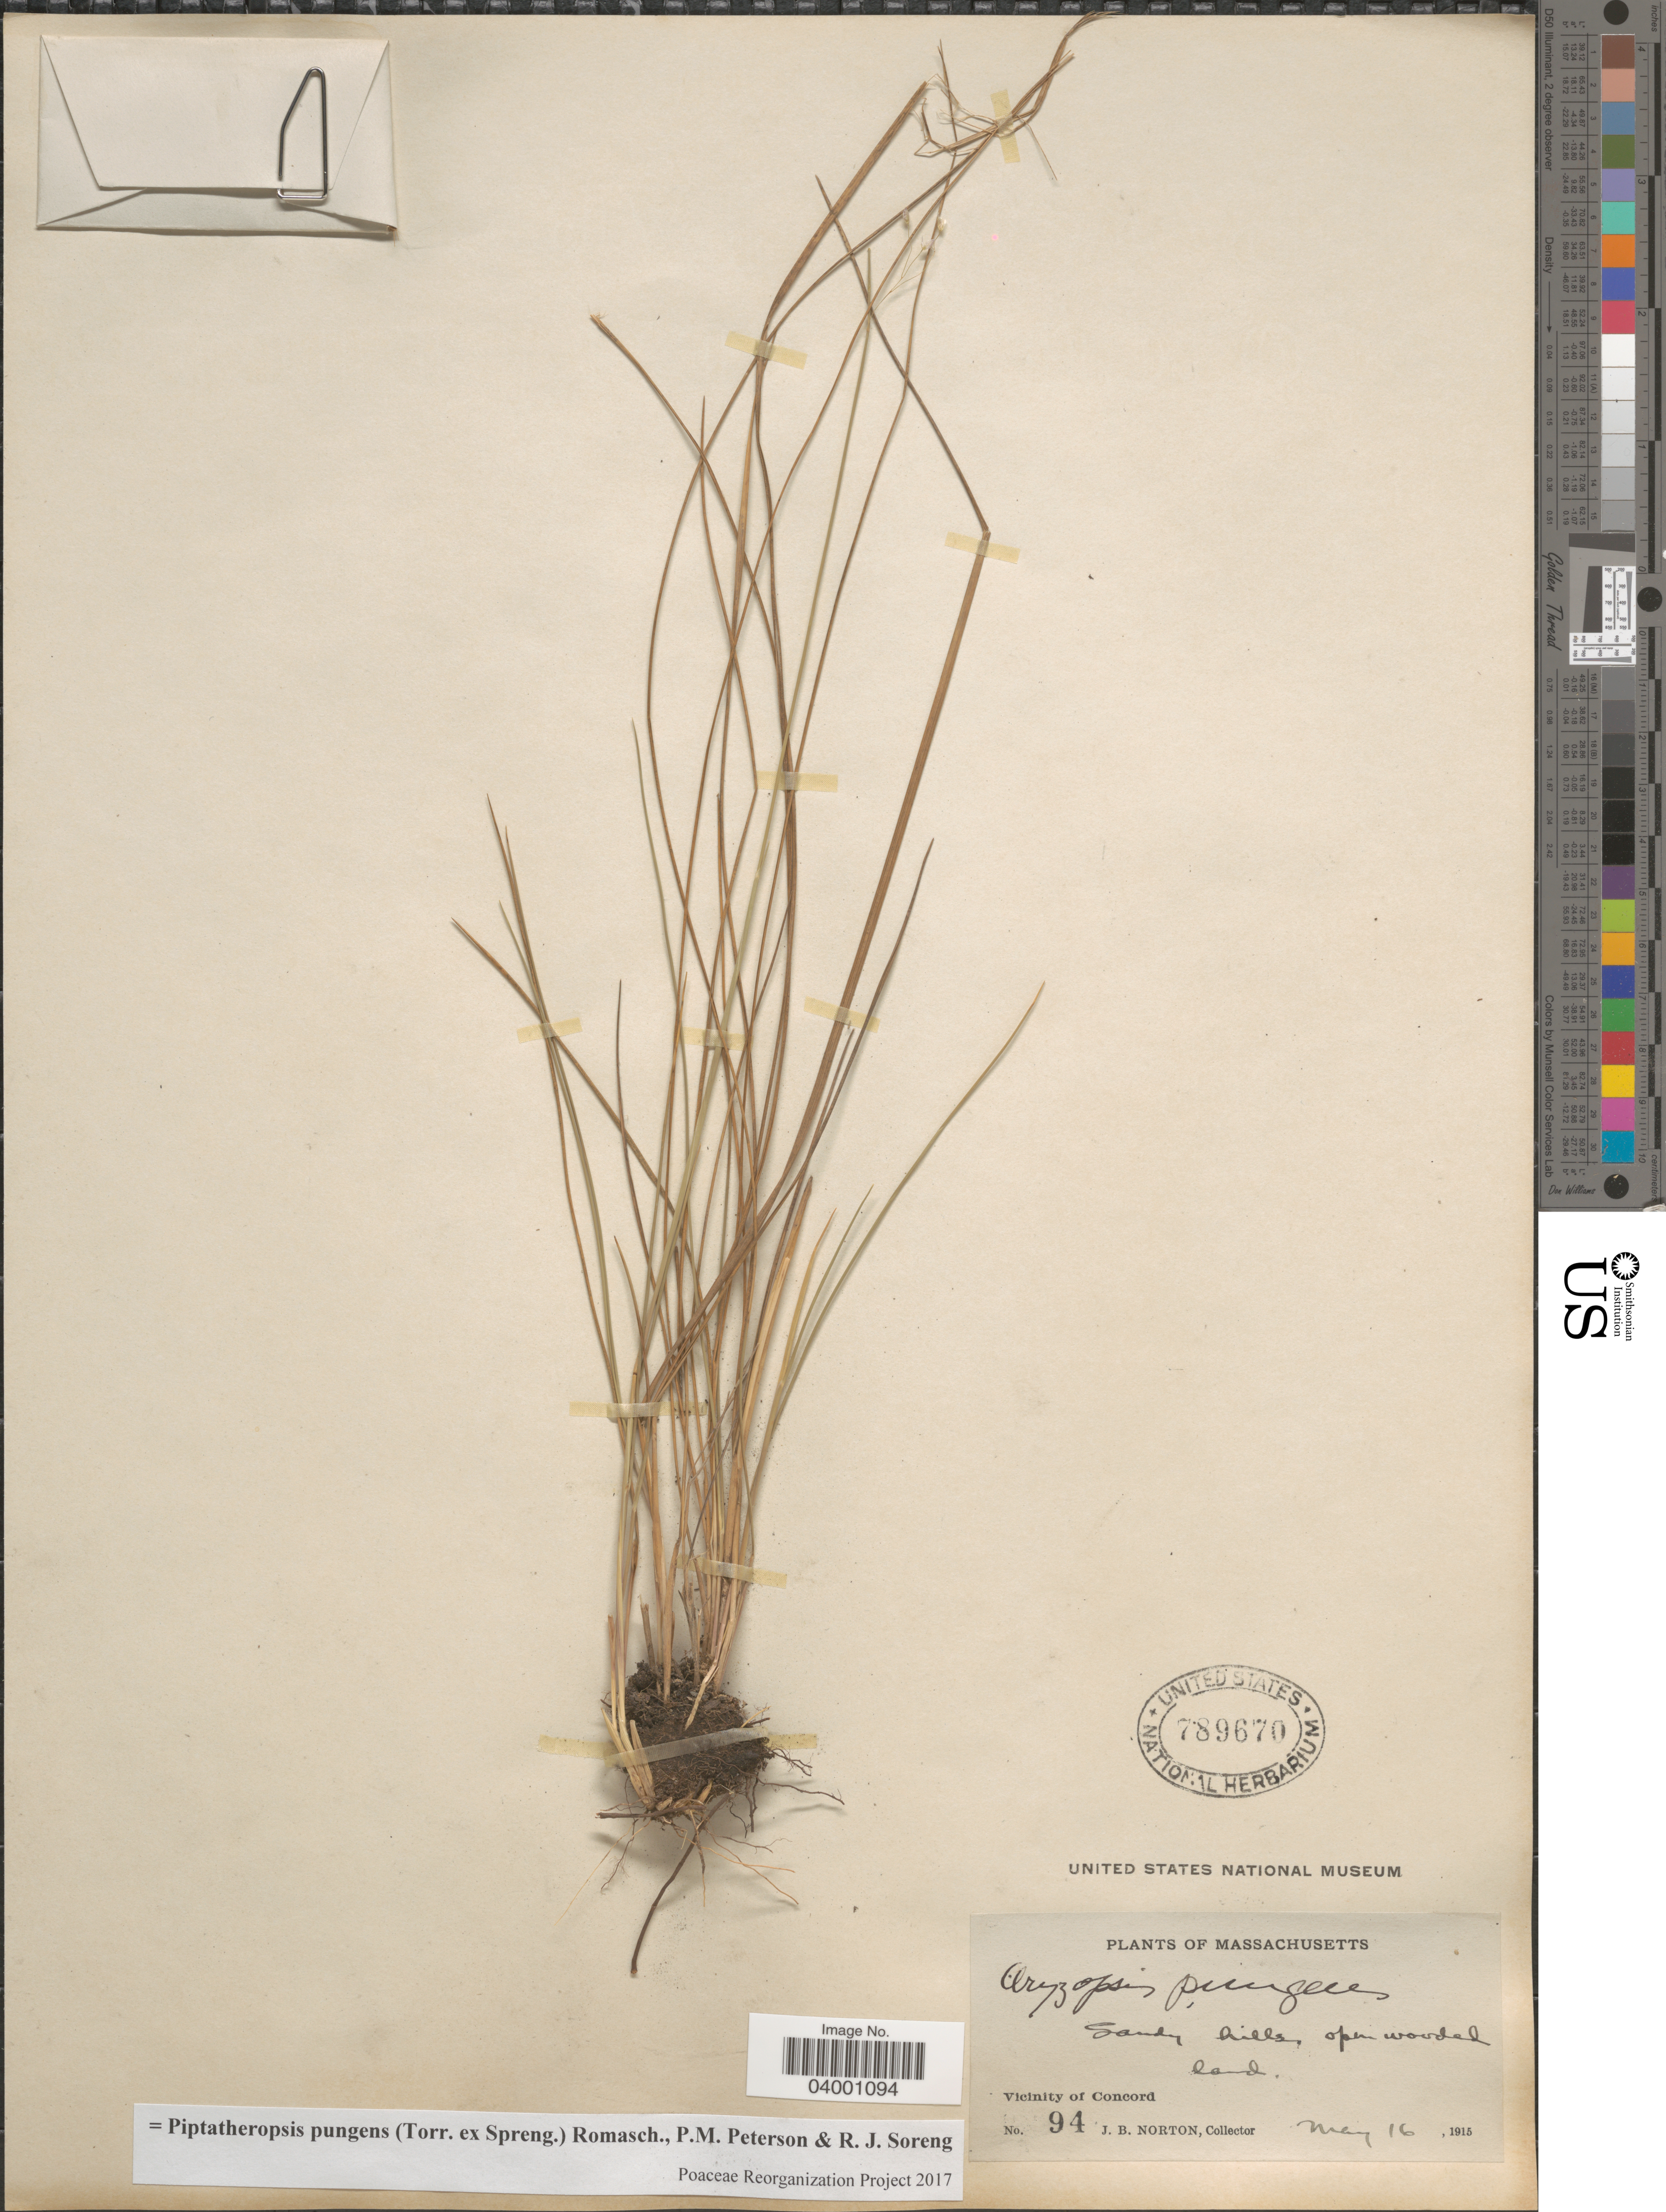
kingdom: Plantae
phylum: Tracheophyta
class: Liliopsida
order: Poales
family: Poaceae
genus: Piptatheropsis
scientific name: Piptatheropsis pungens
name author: (Torr. ex Spreng.) Romasch. et al.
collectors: J. B. Norton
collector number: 94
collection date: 1915-05-16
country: United States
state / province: Massachusetts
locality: Vicinity of Concord.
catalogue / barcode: US 789670